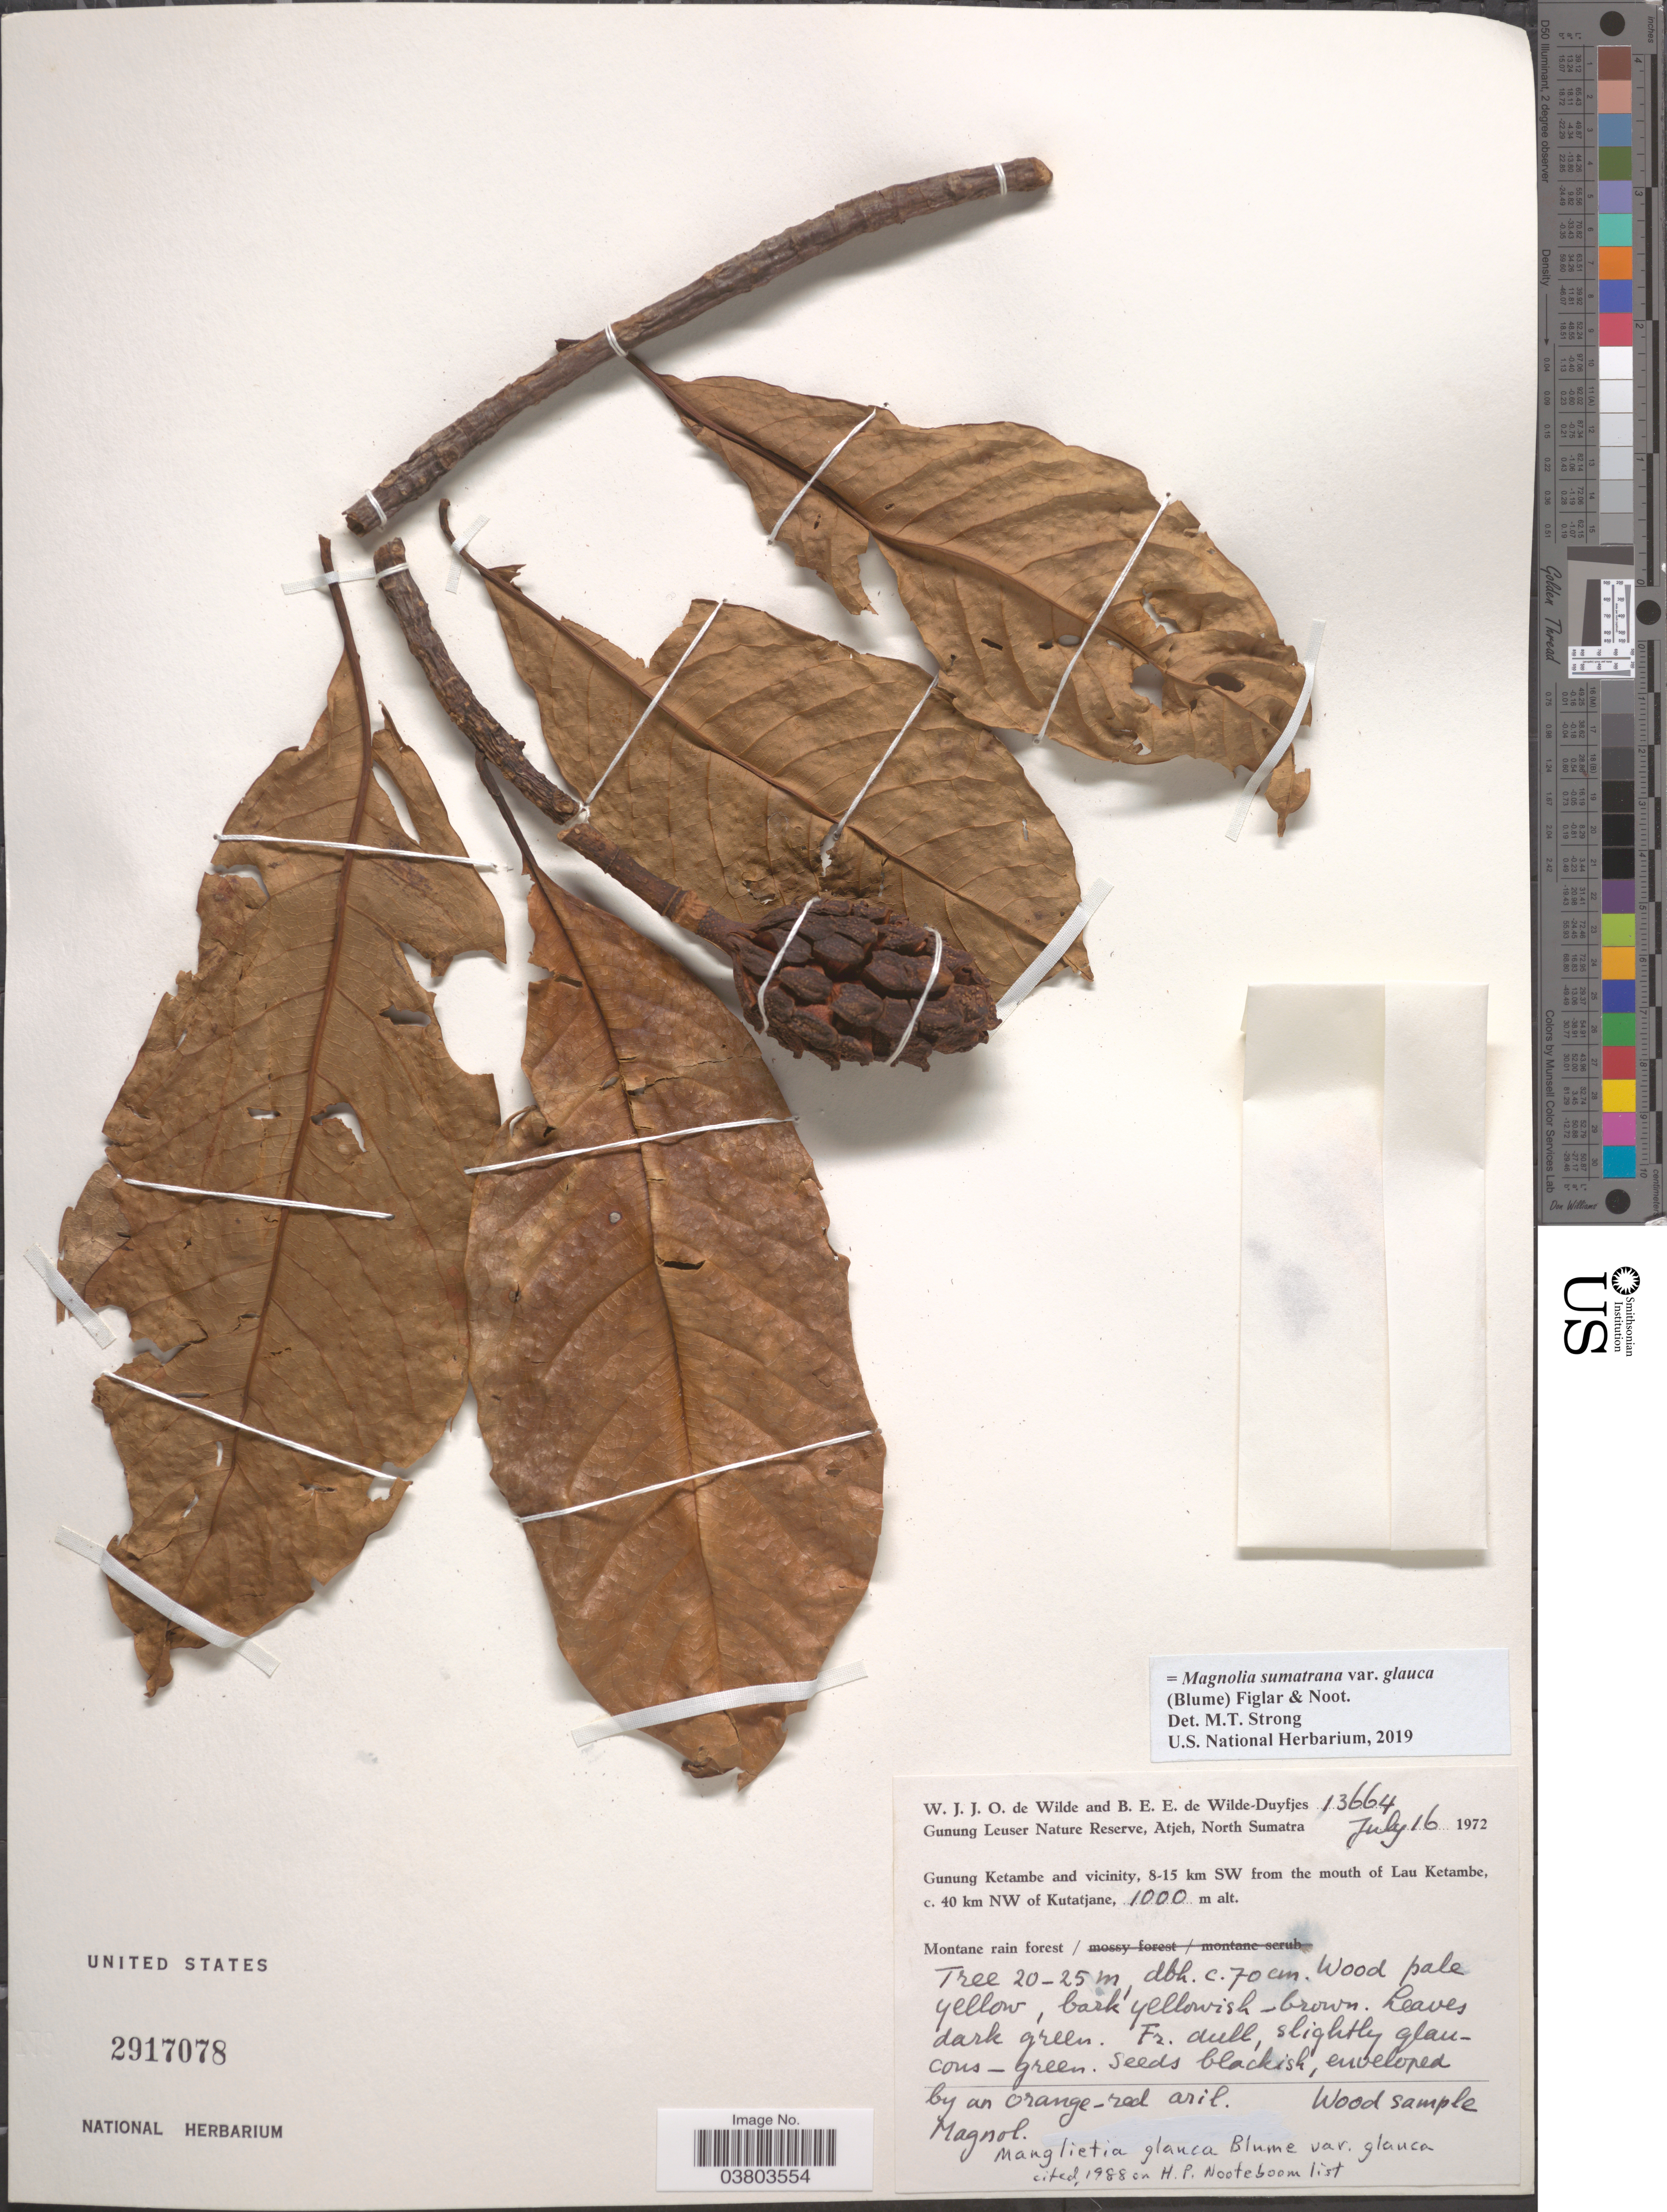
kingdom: Plantae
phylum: Tracheophyta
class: Magnoliopsida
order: Magnoliales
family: Magnoliaceae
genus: Magnolia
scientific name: Magnolia sumatrana var. glauca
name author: (Blume) Figlar & Noot.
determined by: Strong, Mark T., (BOT), Smithsonian Institution - National Museum of Natural History (UNITED STATES)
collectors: W. J. de Wilde & B. E. de Wilde-Duyfjes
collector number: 13664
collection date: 1972-07-16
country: Indonesia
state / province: Sumatra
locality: Gunung Leuser Nature Reserve, Atjeh, North Sumatra. Gunung Ketambe and vicinity, 8-15 km SW from the mouth of Lau Ketambe, c. 40 km NW of Kutatjane.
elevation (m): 1000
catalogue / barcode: US 2917078